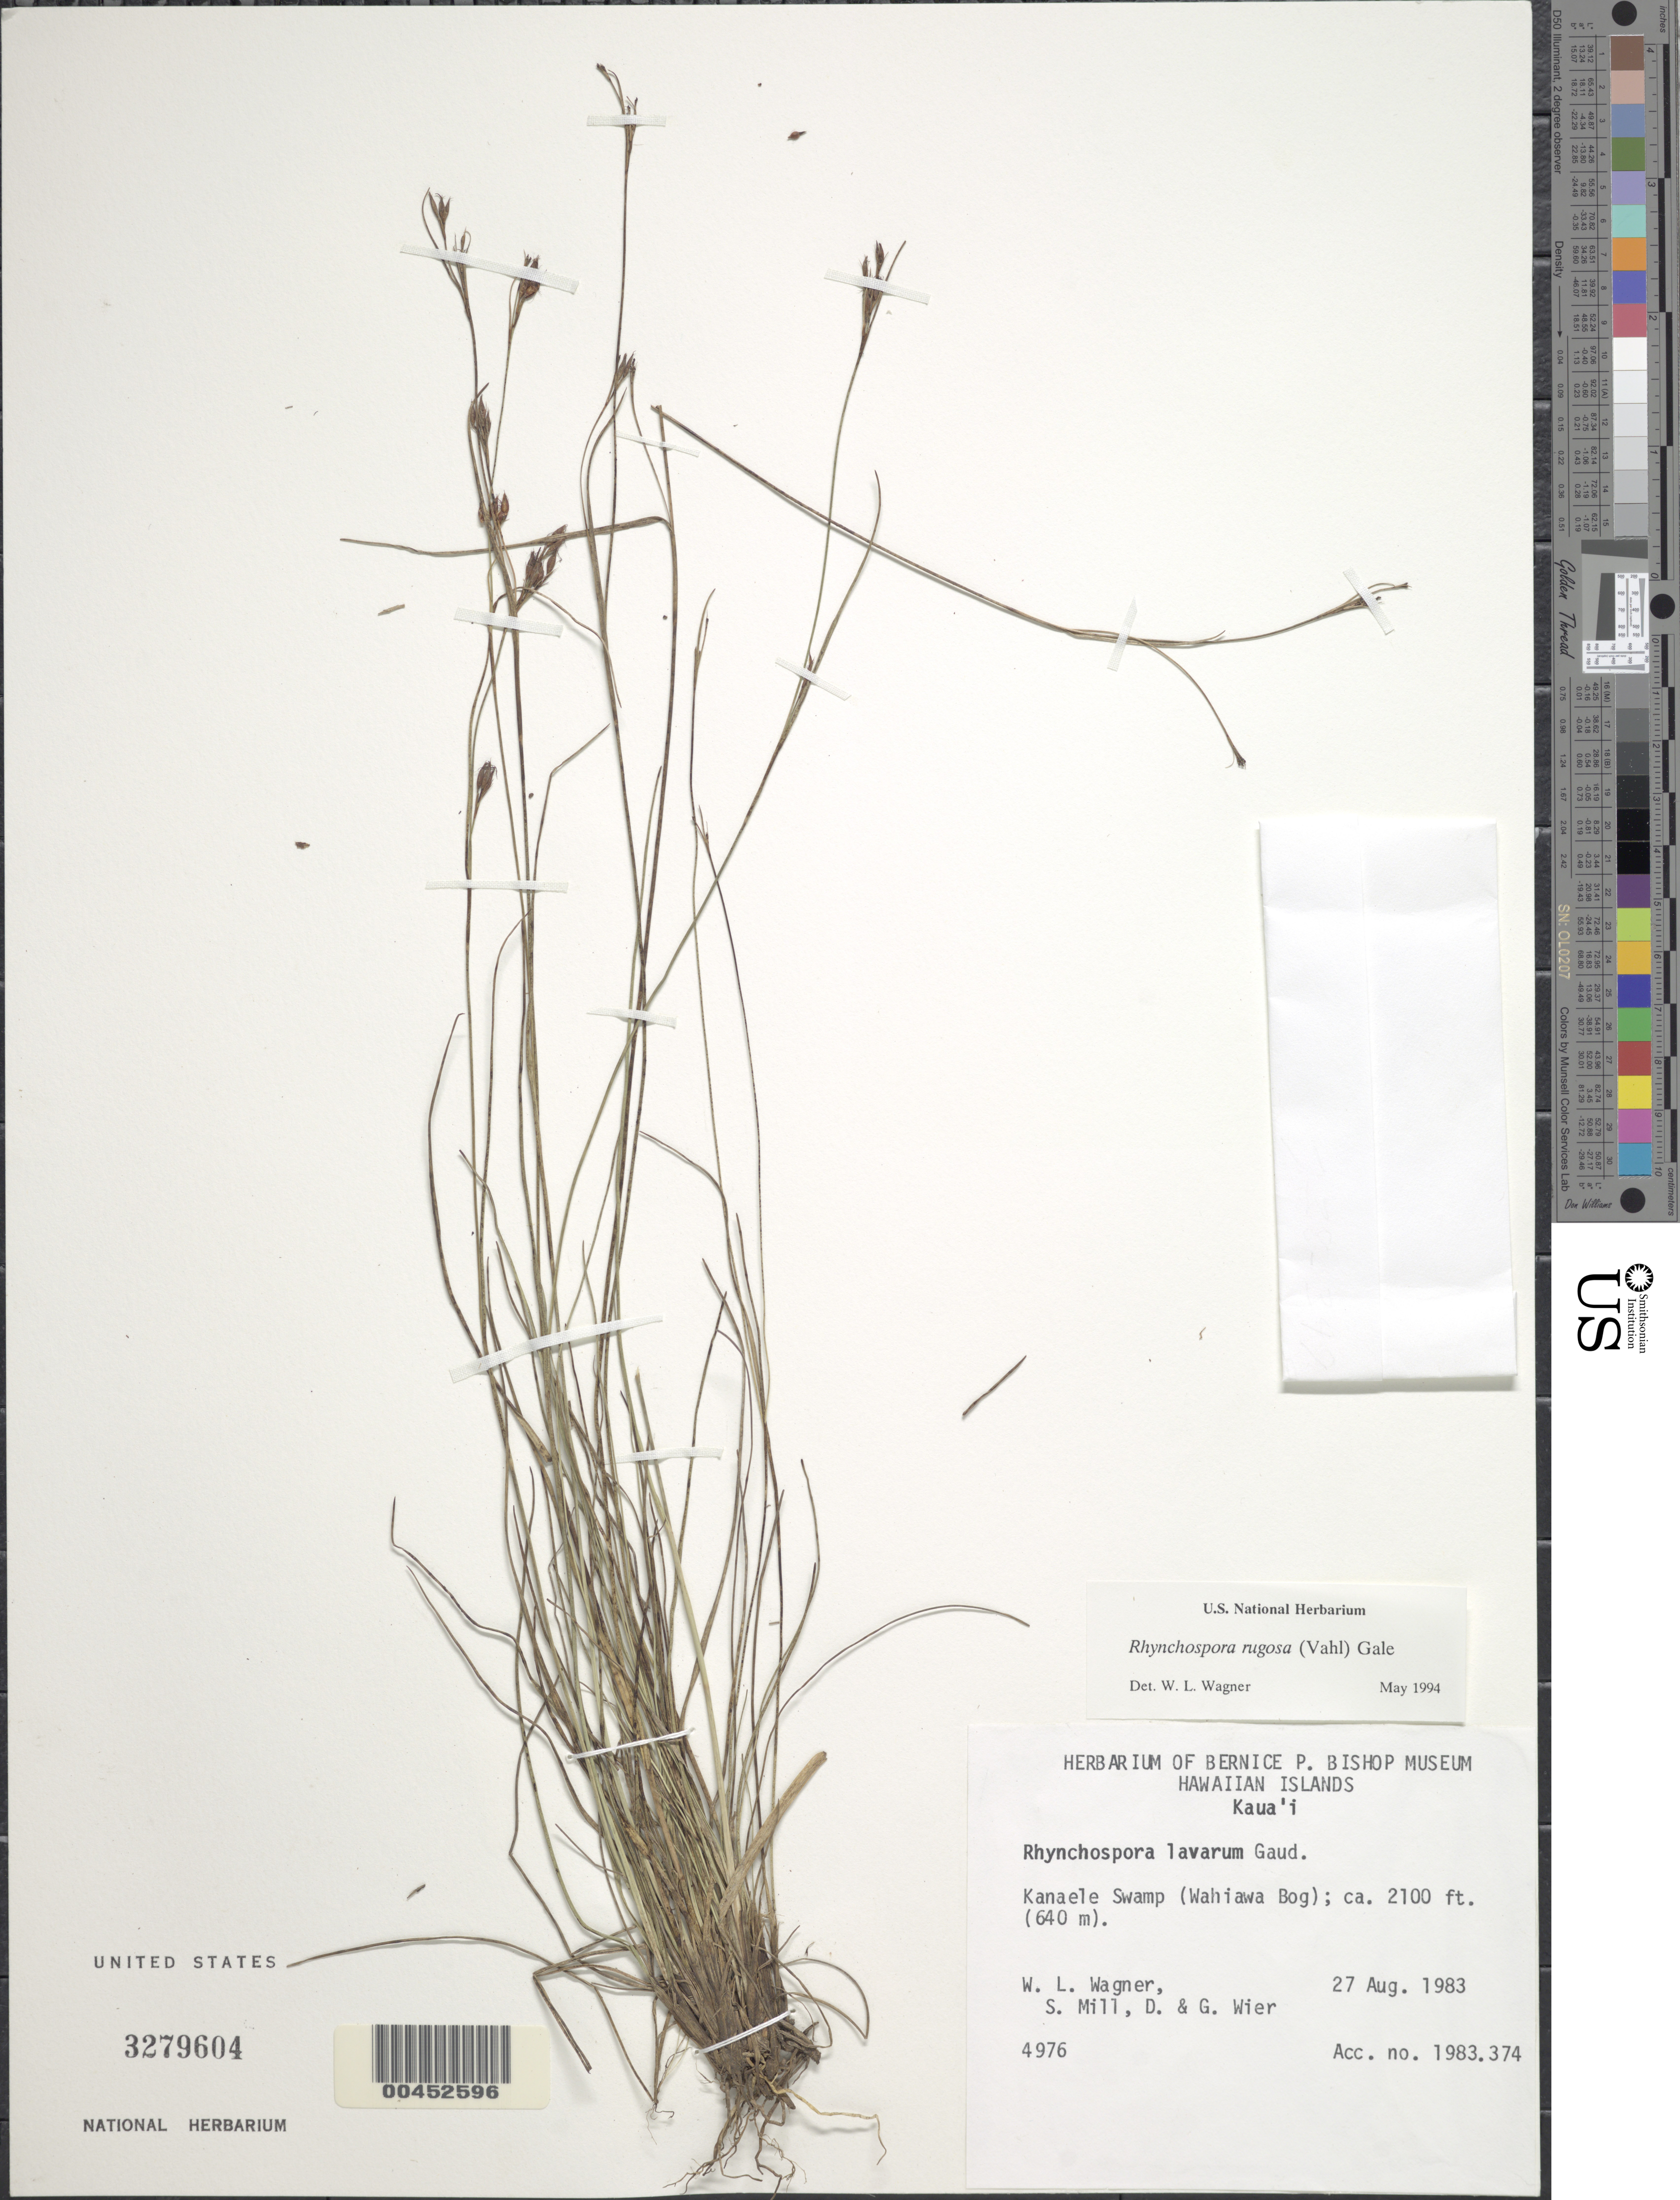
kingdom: Plantae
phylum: Tracheophyta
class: Liliopsida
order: Poales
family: Cyperaceae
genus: Rhynchospora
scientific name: Rhynchospora rugosa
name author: (Vahl) Gale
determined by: Wagner, W. L., (BOT), Smithsonian Institution - National Museum of Natural History (UNITED STATES)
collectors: W. L. Wagner, S. W. Miller, D. Wier & G. Wier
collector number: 4976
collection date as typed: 27 Aug 1983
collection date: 1983-08-27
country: United States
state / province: Hawaii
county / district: Kauai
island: Kaua'i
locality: Kanaele Swamp (Wahiawa Bog)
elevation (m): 640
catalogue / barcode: US 3279604